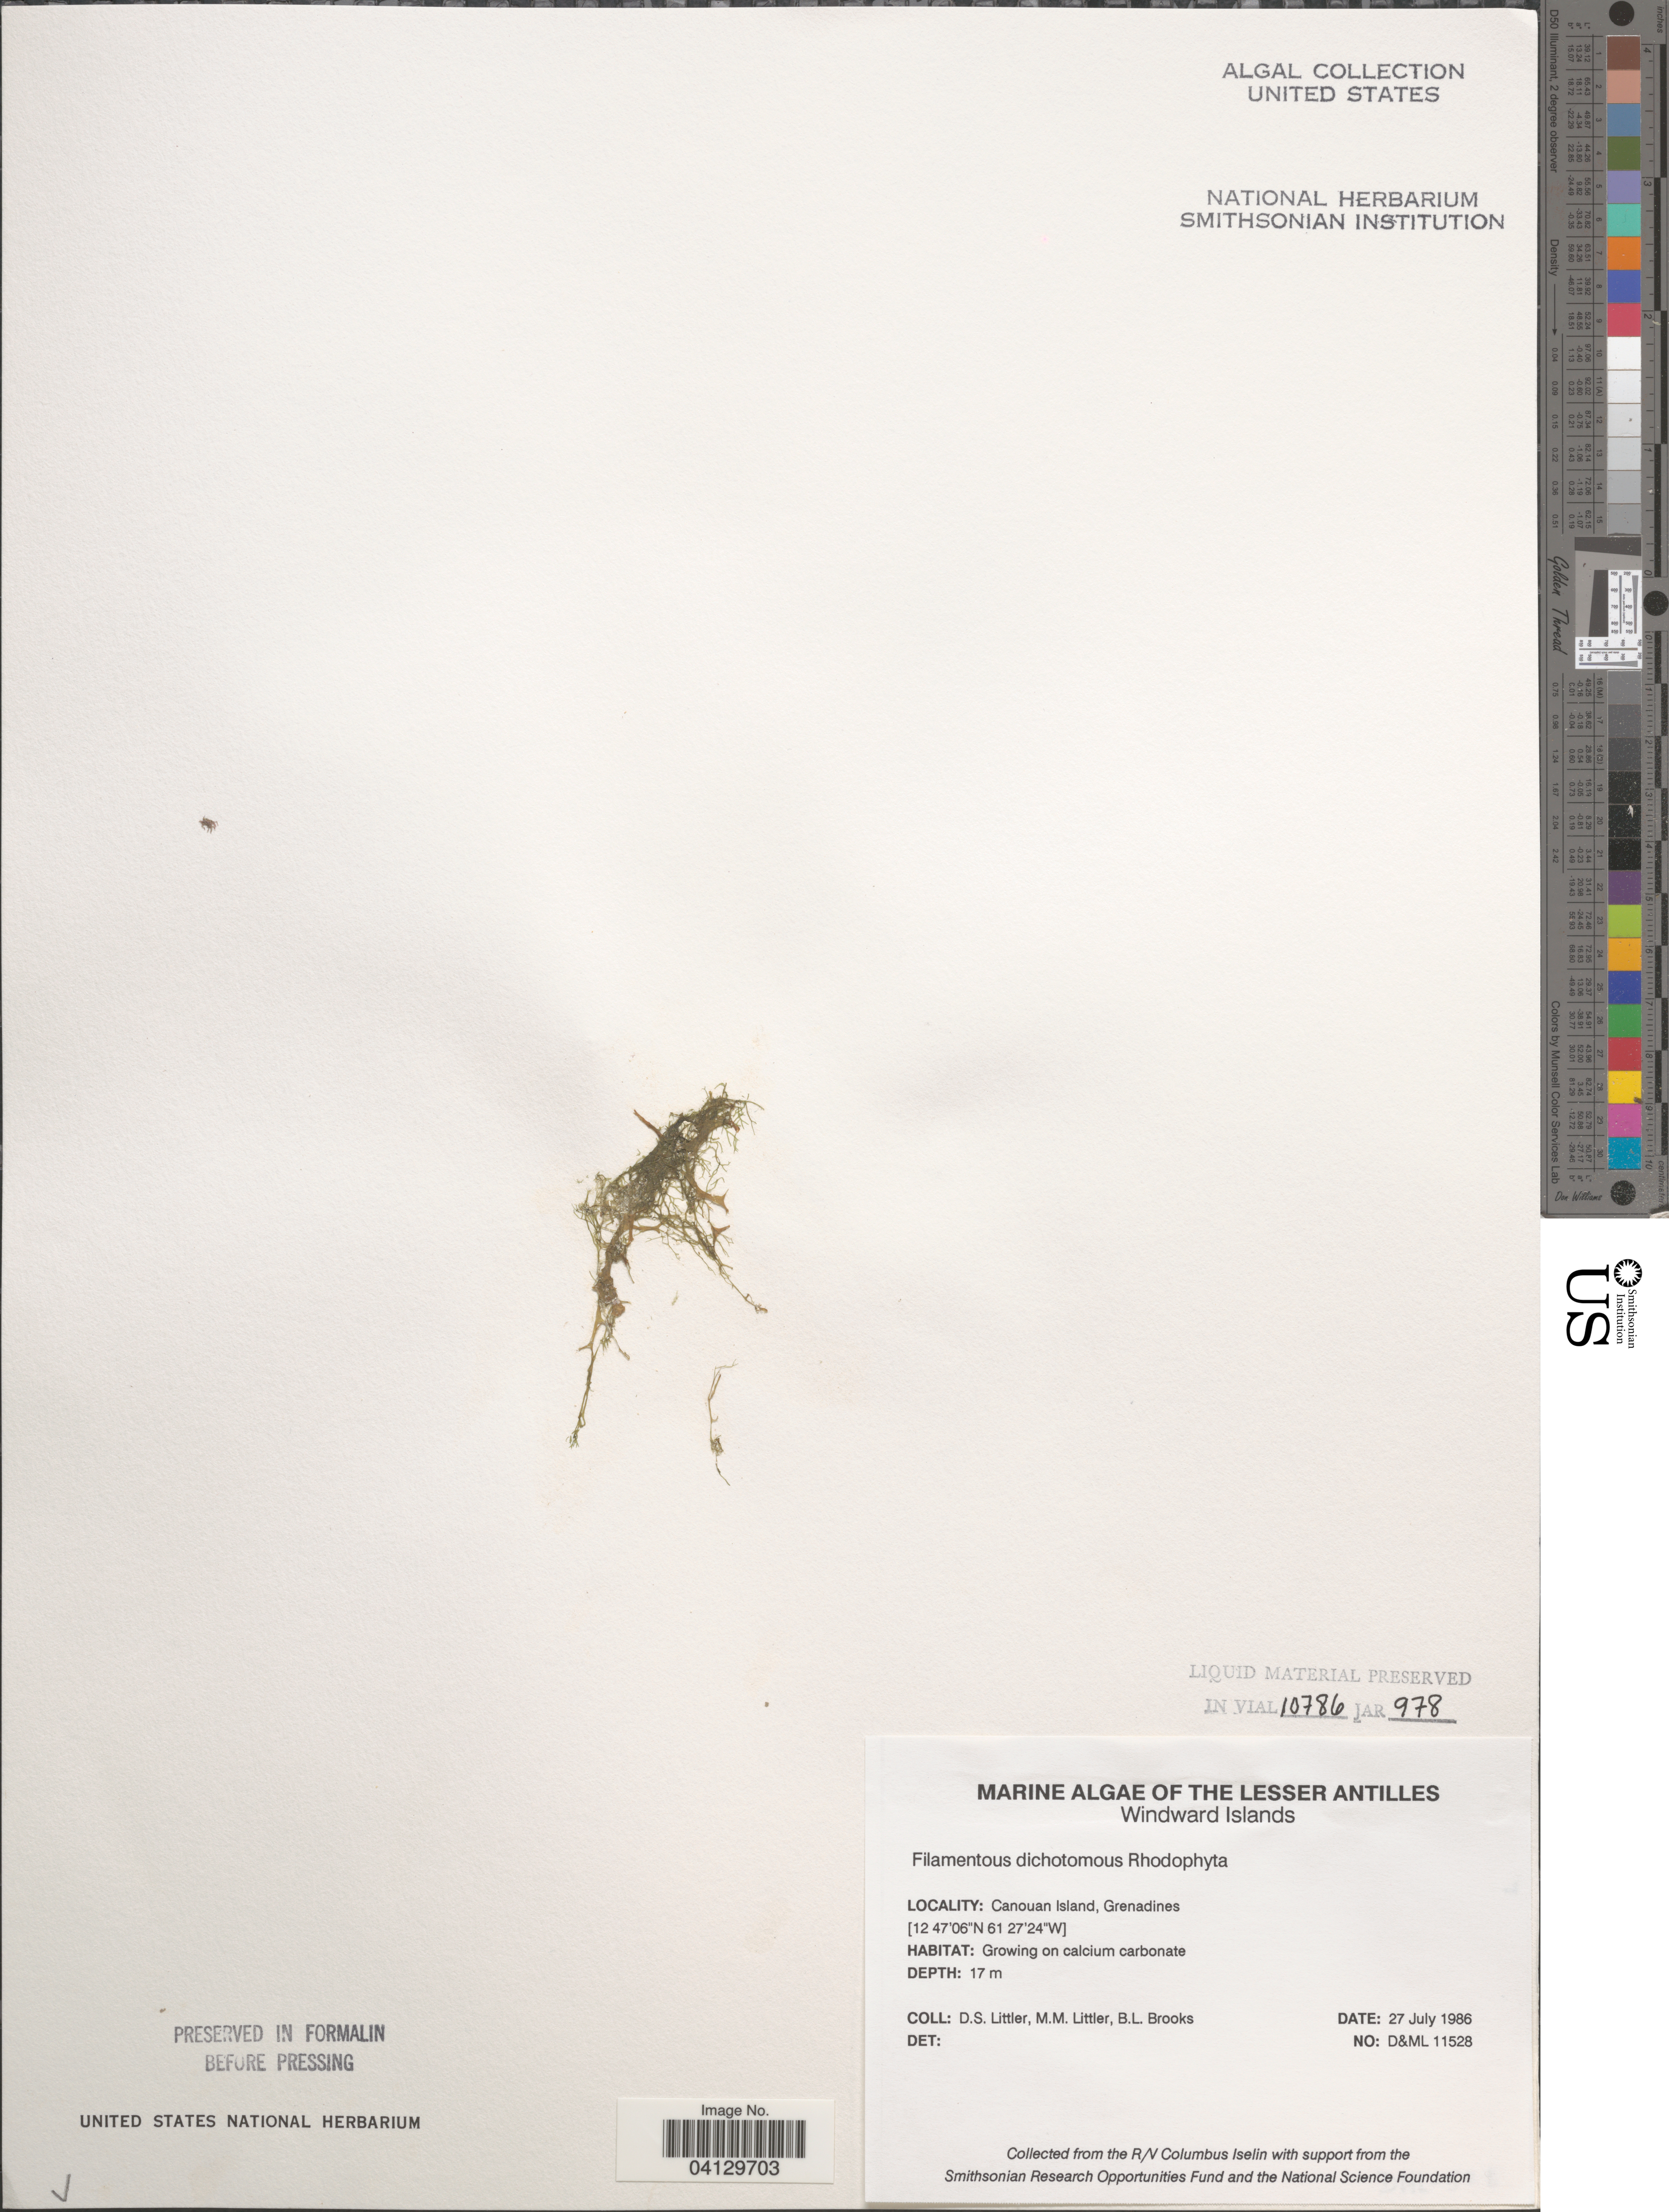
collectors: D. S. Littler & B. Brooks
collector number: D&ML11528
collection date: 1986-07-27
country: St. Vincent - Grenadines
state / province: Grenadines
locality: The Lesser Antilles. Windward Islands. Canouan Island, Grenadines.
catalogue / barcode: US 328745